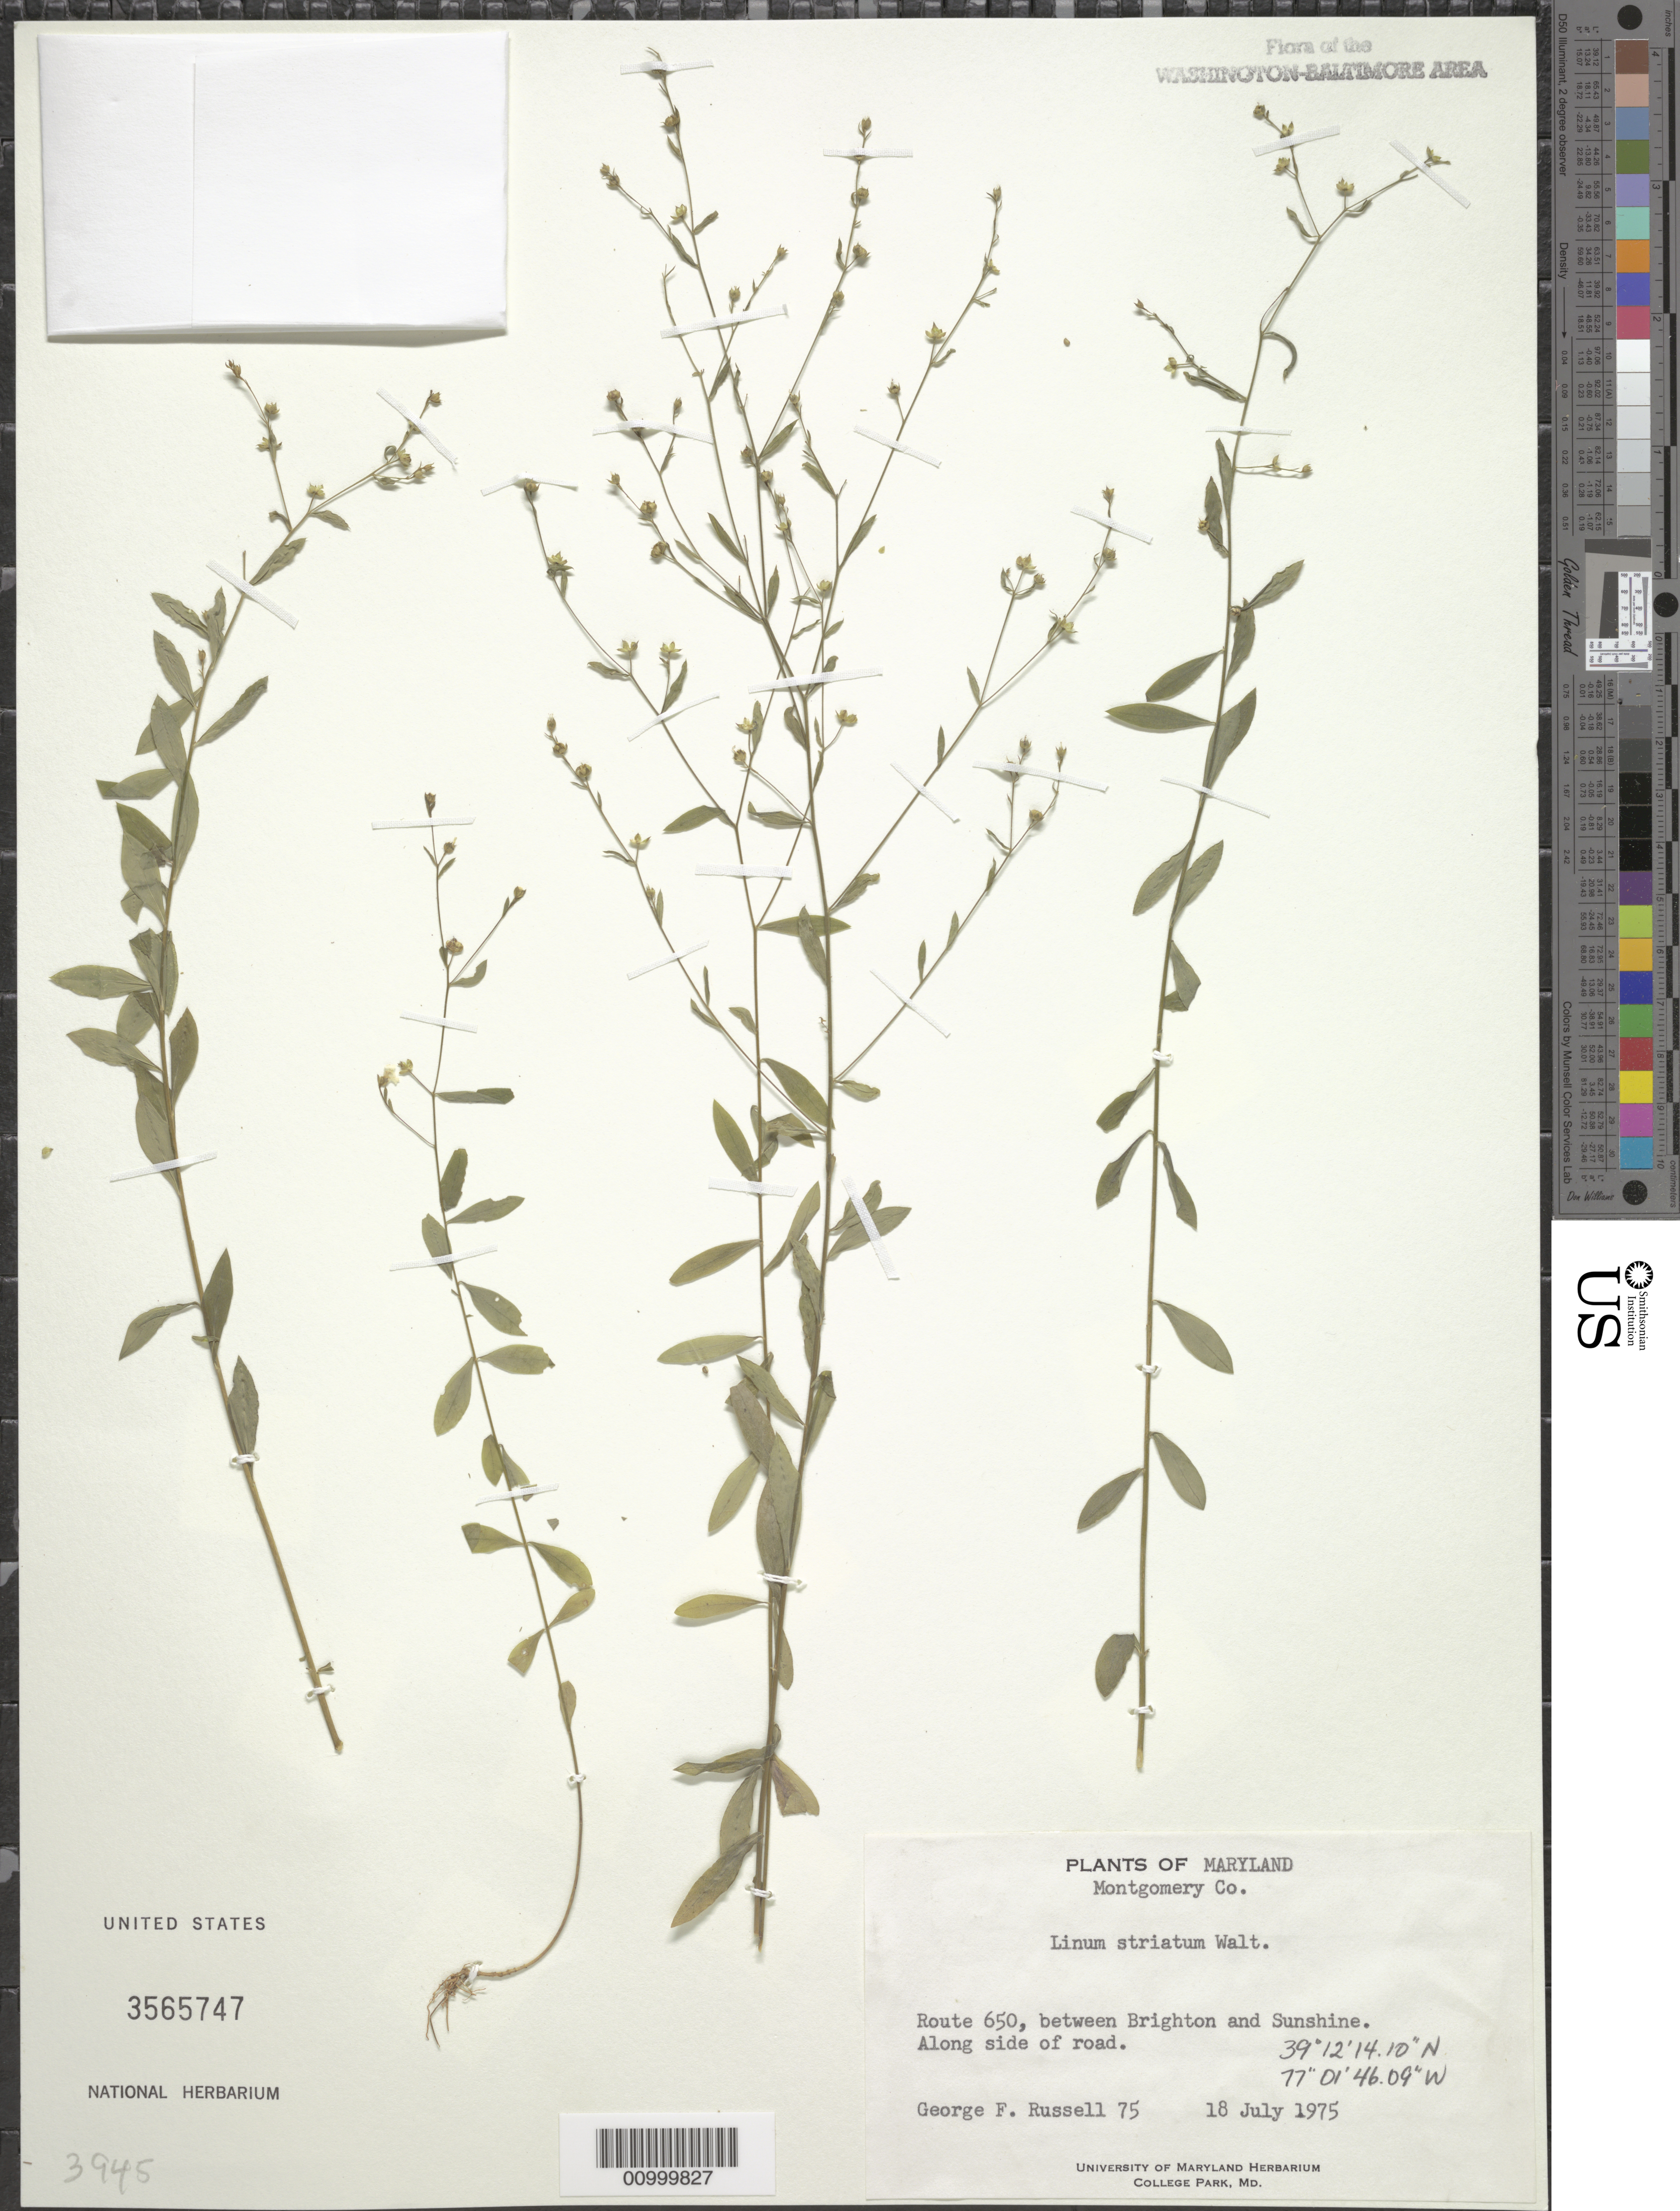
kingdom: Plantae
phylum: Tracheophyta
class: Magnoliopsida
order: Malpighiales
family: Linaceae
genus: Linum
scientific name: Linum striatum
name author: Walter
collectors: G. Russell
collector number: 75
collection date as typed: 18 Jul 1975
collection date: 1975-07-18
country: United States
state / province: Maryland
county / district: Montgomery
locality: Route 650, between Brighton and Sunshine.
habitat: Along side of road.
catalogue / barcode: US 3565747